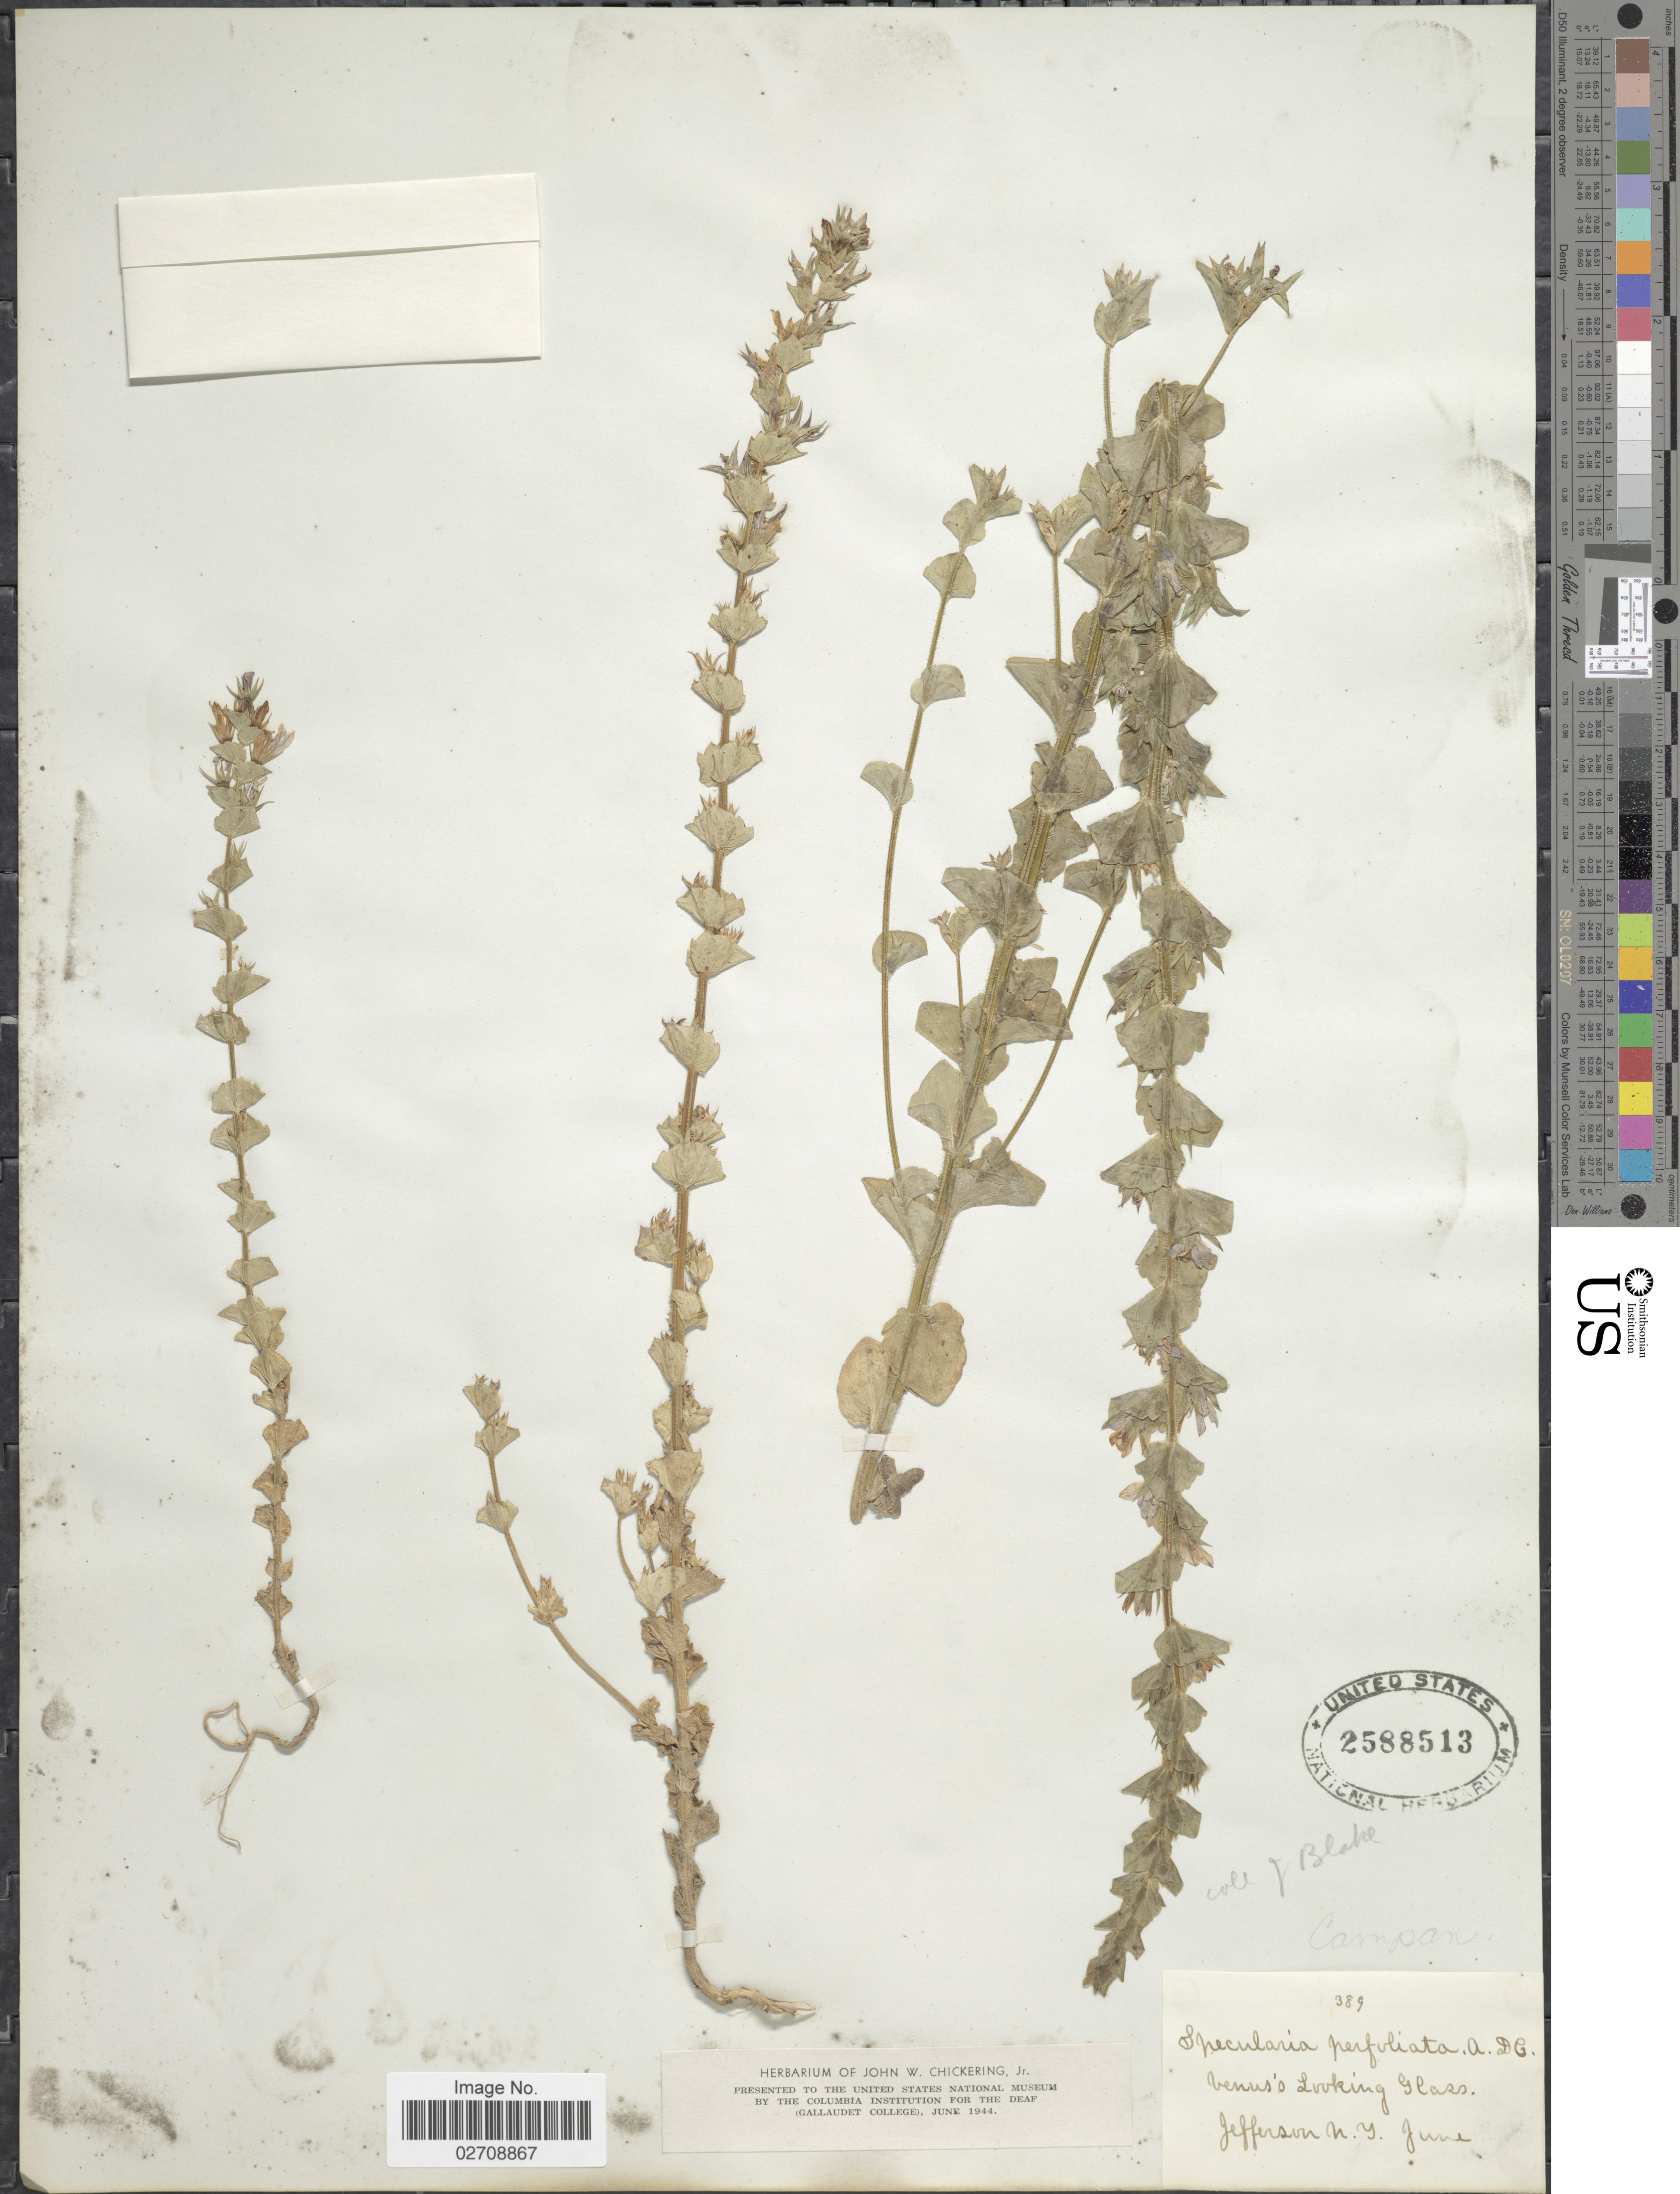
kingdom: Plantae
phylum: Tracheophyta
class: Magnoliopsida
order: Asterales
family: Campanulaceae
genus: Triodanis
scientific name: Triodanis perfoliata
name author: (L.) Nieuwl.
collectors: Ex herb. John W. Chickering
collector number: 389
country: United States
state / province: New York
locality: Venus's Looking Glass, Jefferson N.Y.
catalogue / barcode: US 2588513